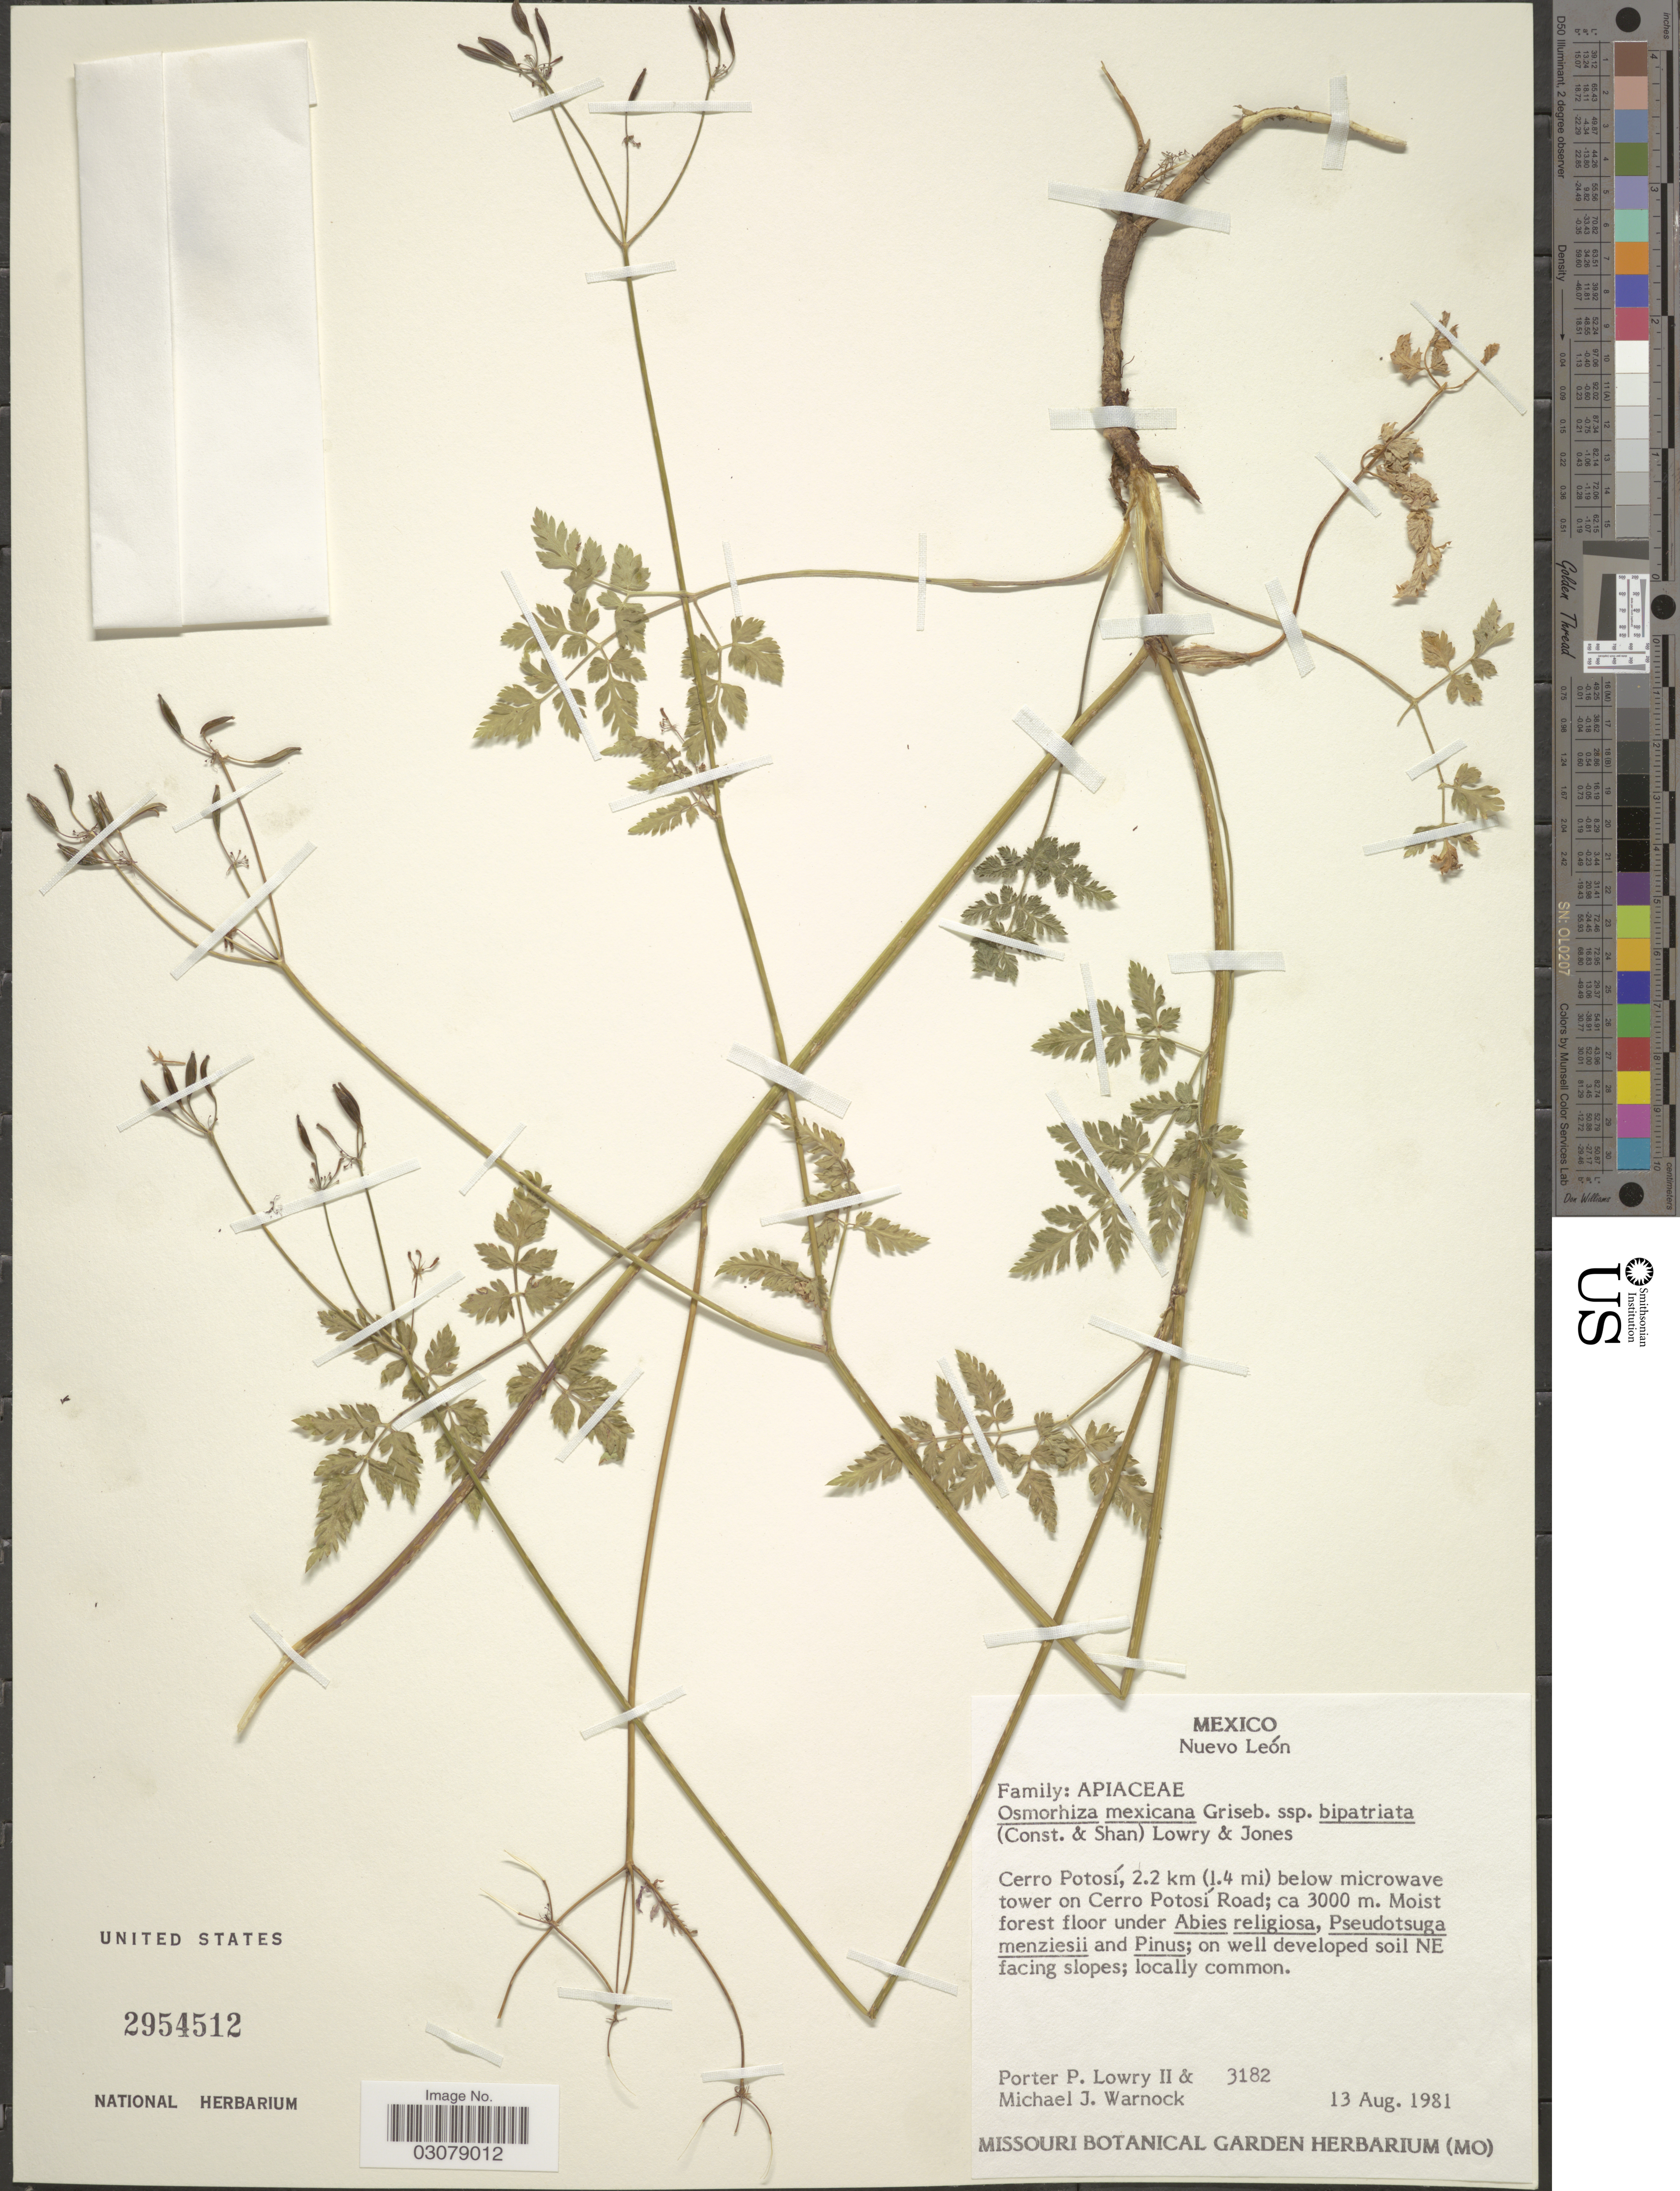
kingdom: Plantae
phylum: Tracheophyta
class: Magnoliopsida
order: Apiales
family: Apiaceae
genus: Osmorhiza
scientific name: Osmorhiza mexicana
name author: Griseb.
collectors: P. P. Lowry & M. Warnock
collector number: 3182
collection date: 1981-08-13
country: Mexico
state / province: Nuevo León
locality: Cerro Potosí, 2.2 km (1.4 mi) below microwave tower on Cerro Potosi Road.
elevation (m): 3000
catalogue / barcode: US 2954512